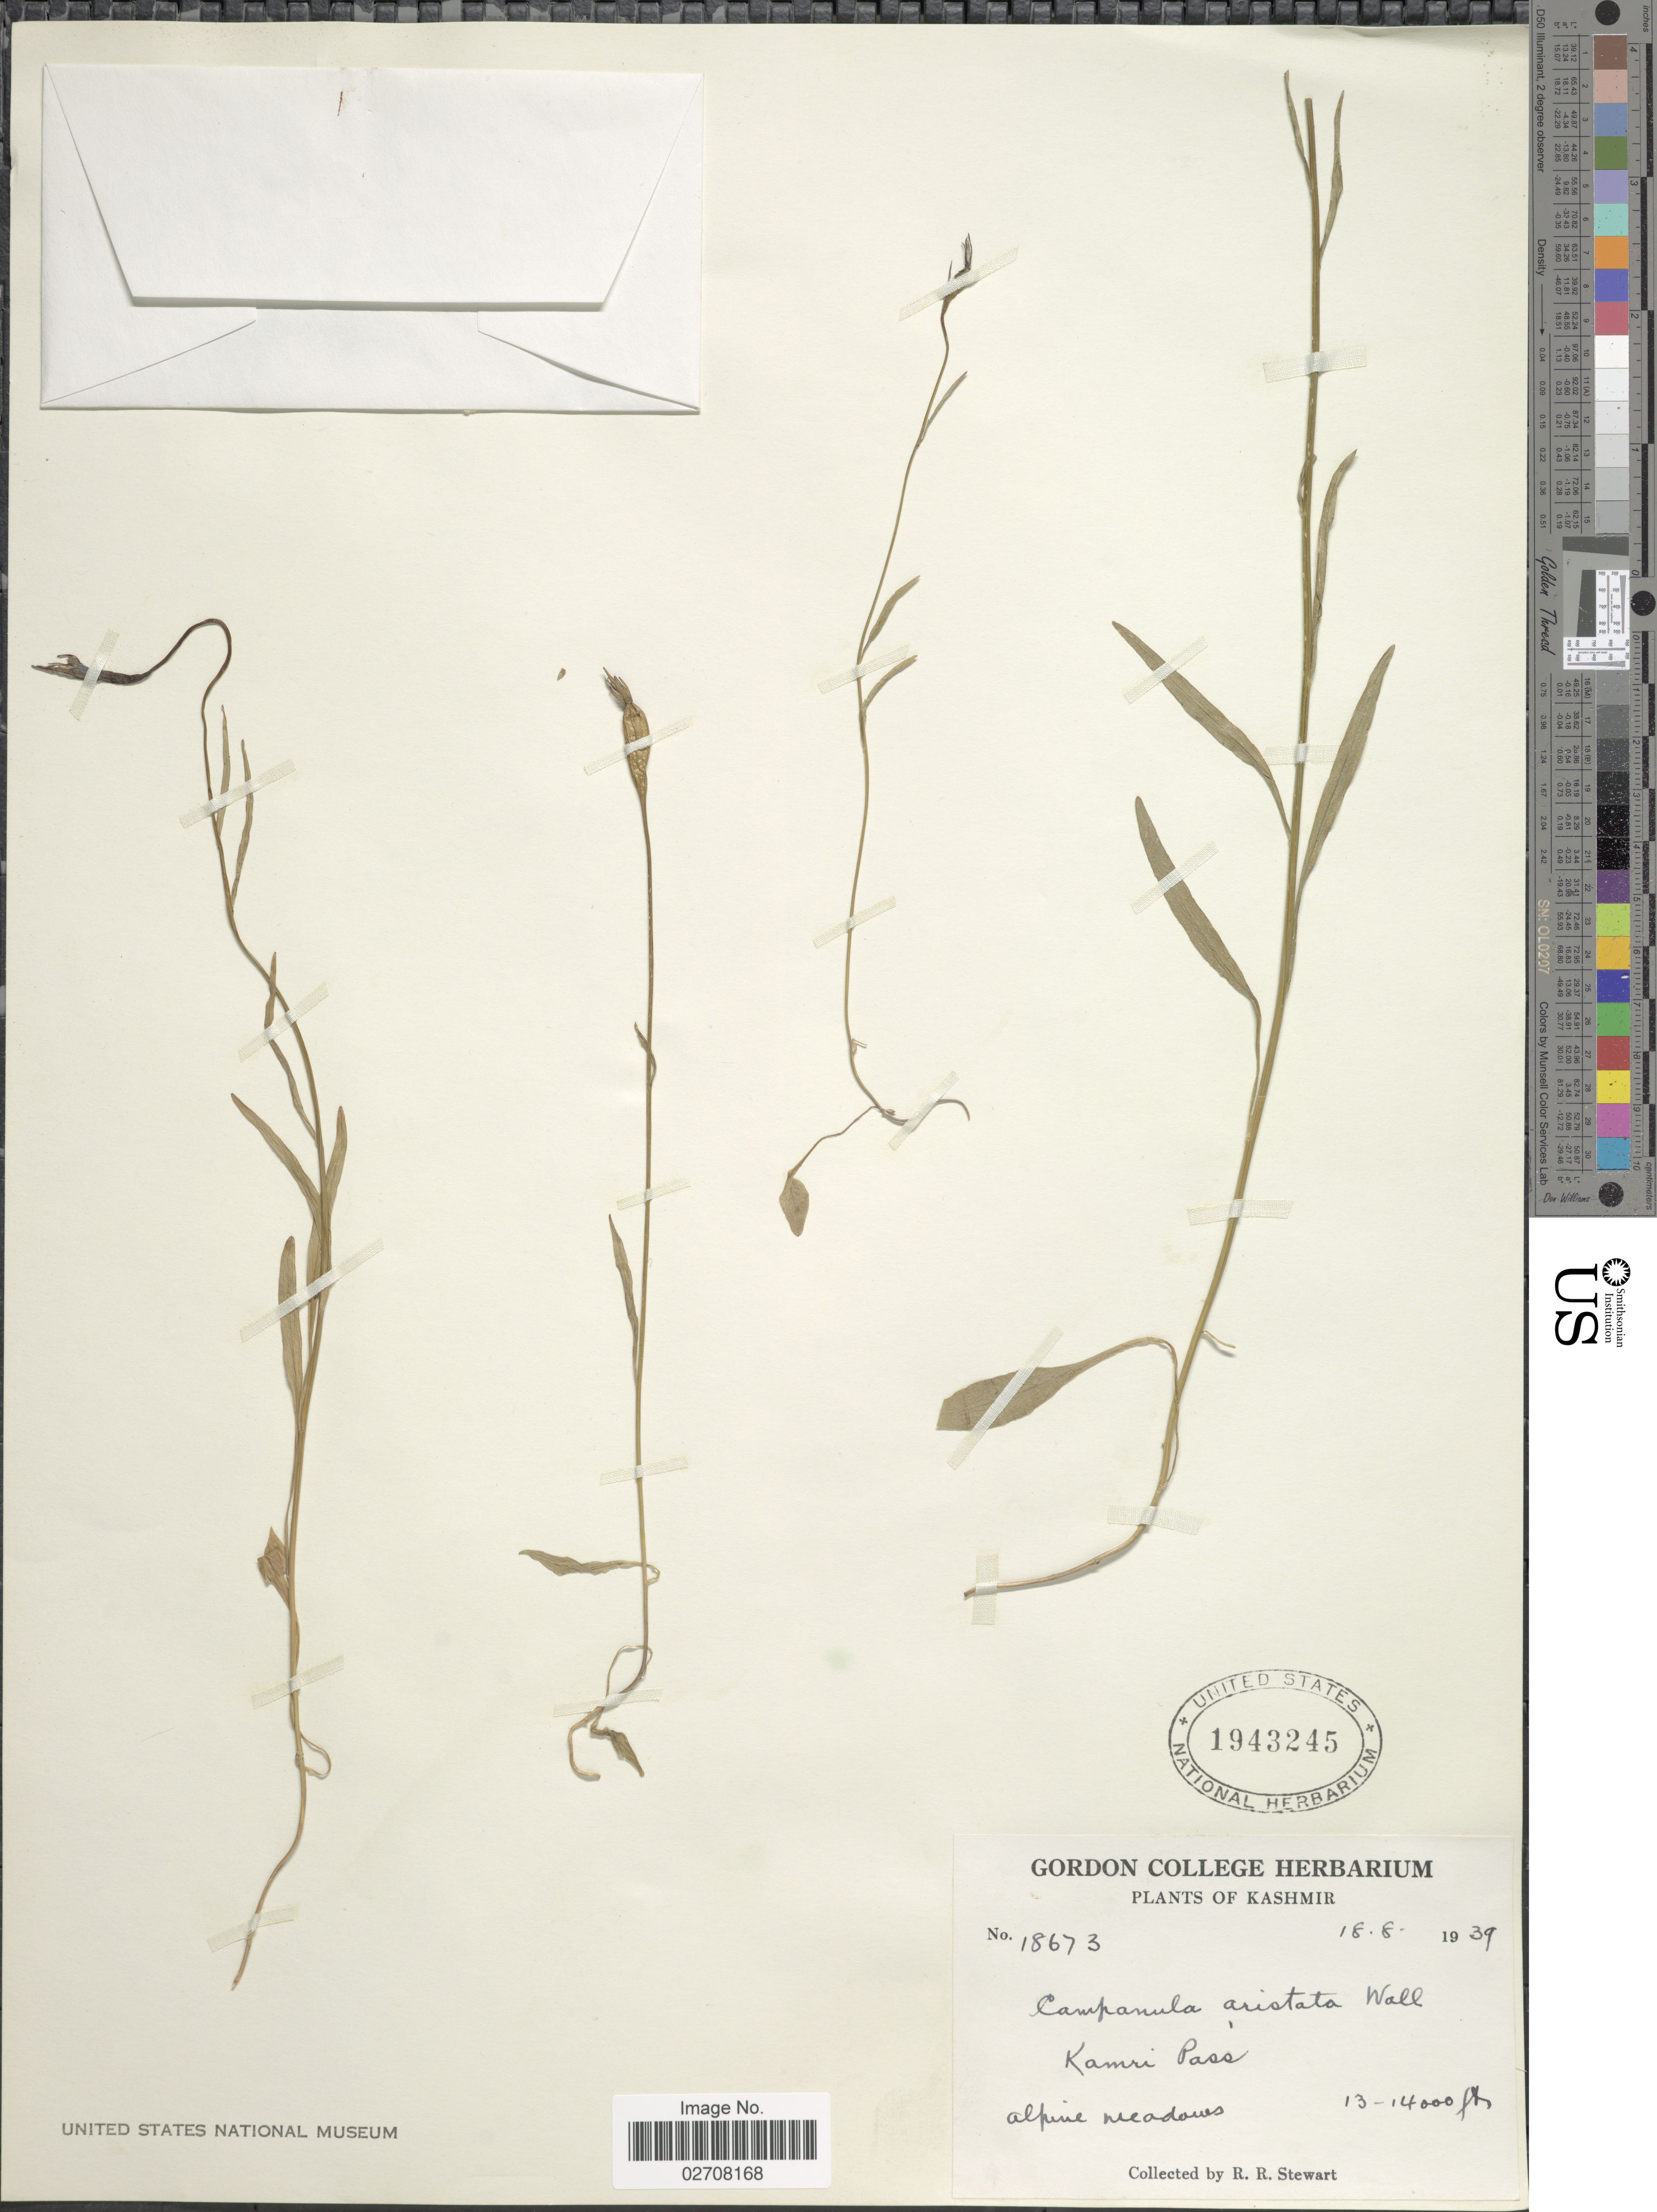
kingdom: Plantae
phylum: Tracheophyta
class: Magnoliopsida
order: Asterales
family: Campanulaceae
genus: Campanula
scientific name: Campanula aristata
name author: Wall.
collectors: R. R. Stewart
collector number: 18673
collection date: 1939-08-18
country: Pakistan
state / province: Gilgit-Baltistan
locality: Kashmir. Kamri Pass. Alpine meadows.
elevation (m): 3962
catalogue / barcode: US 1943246